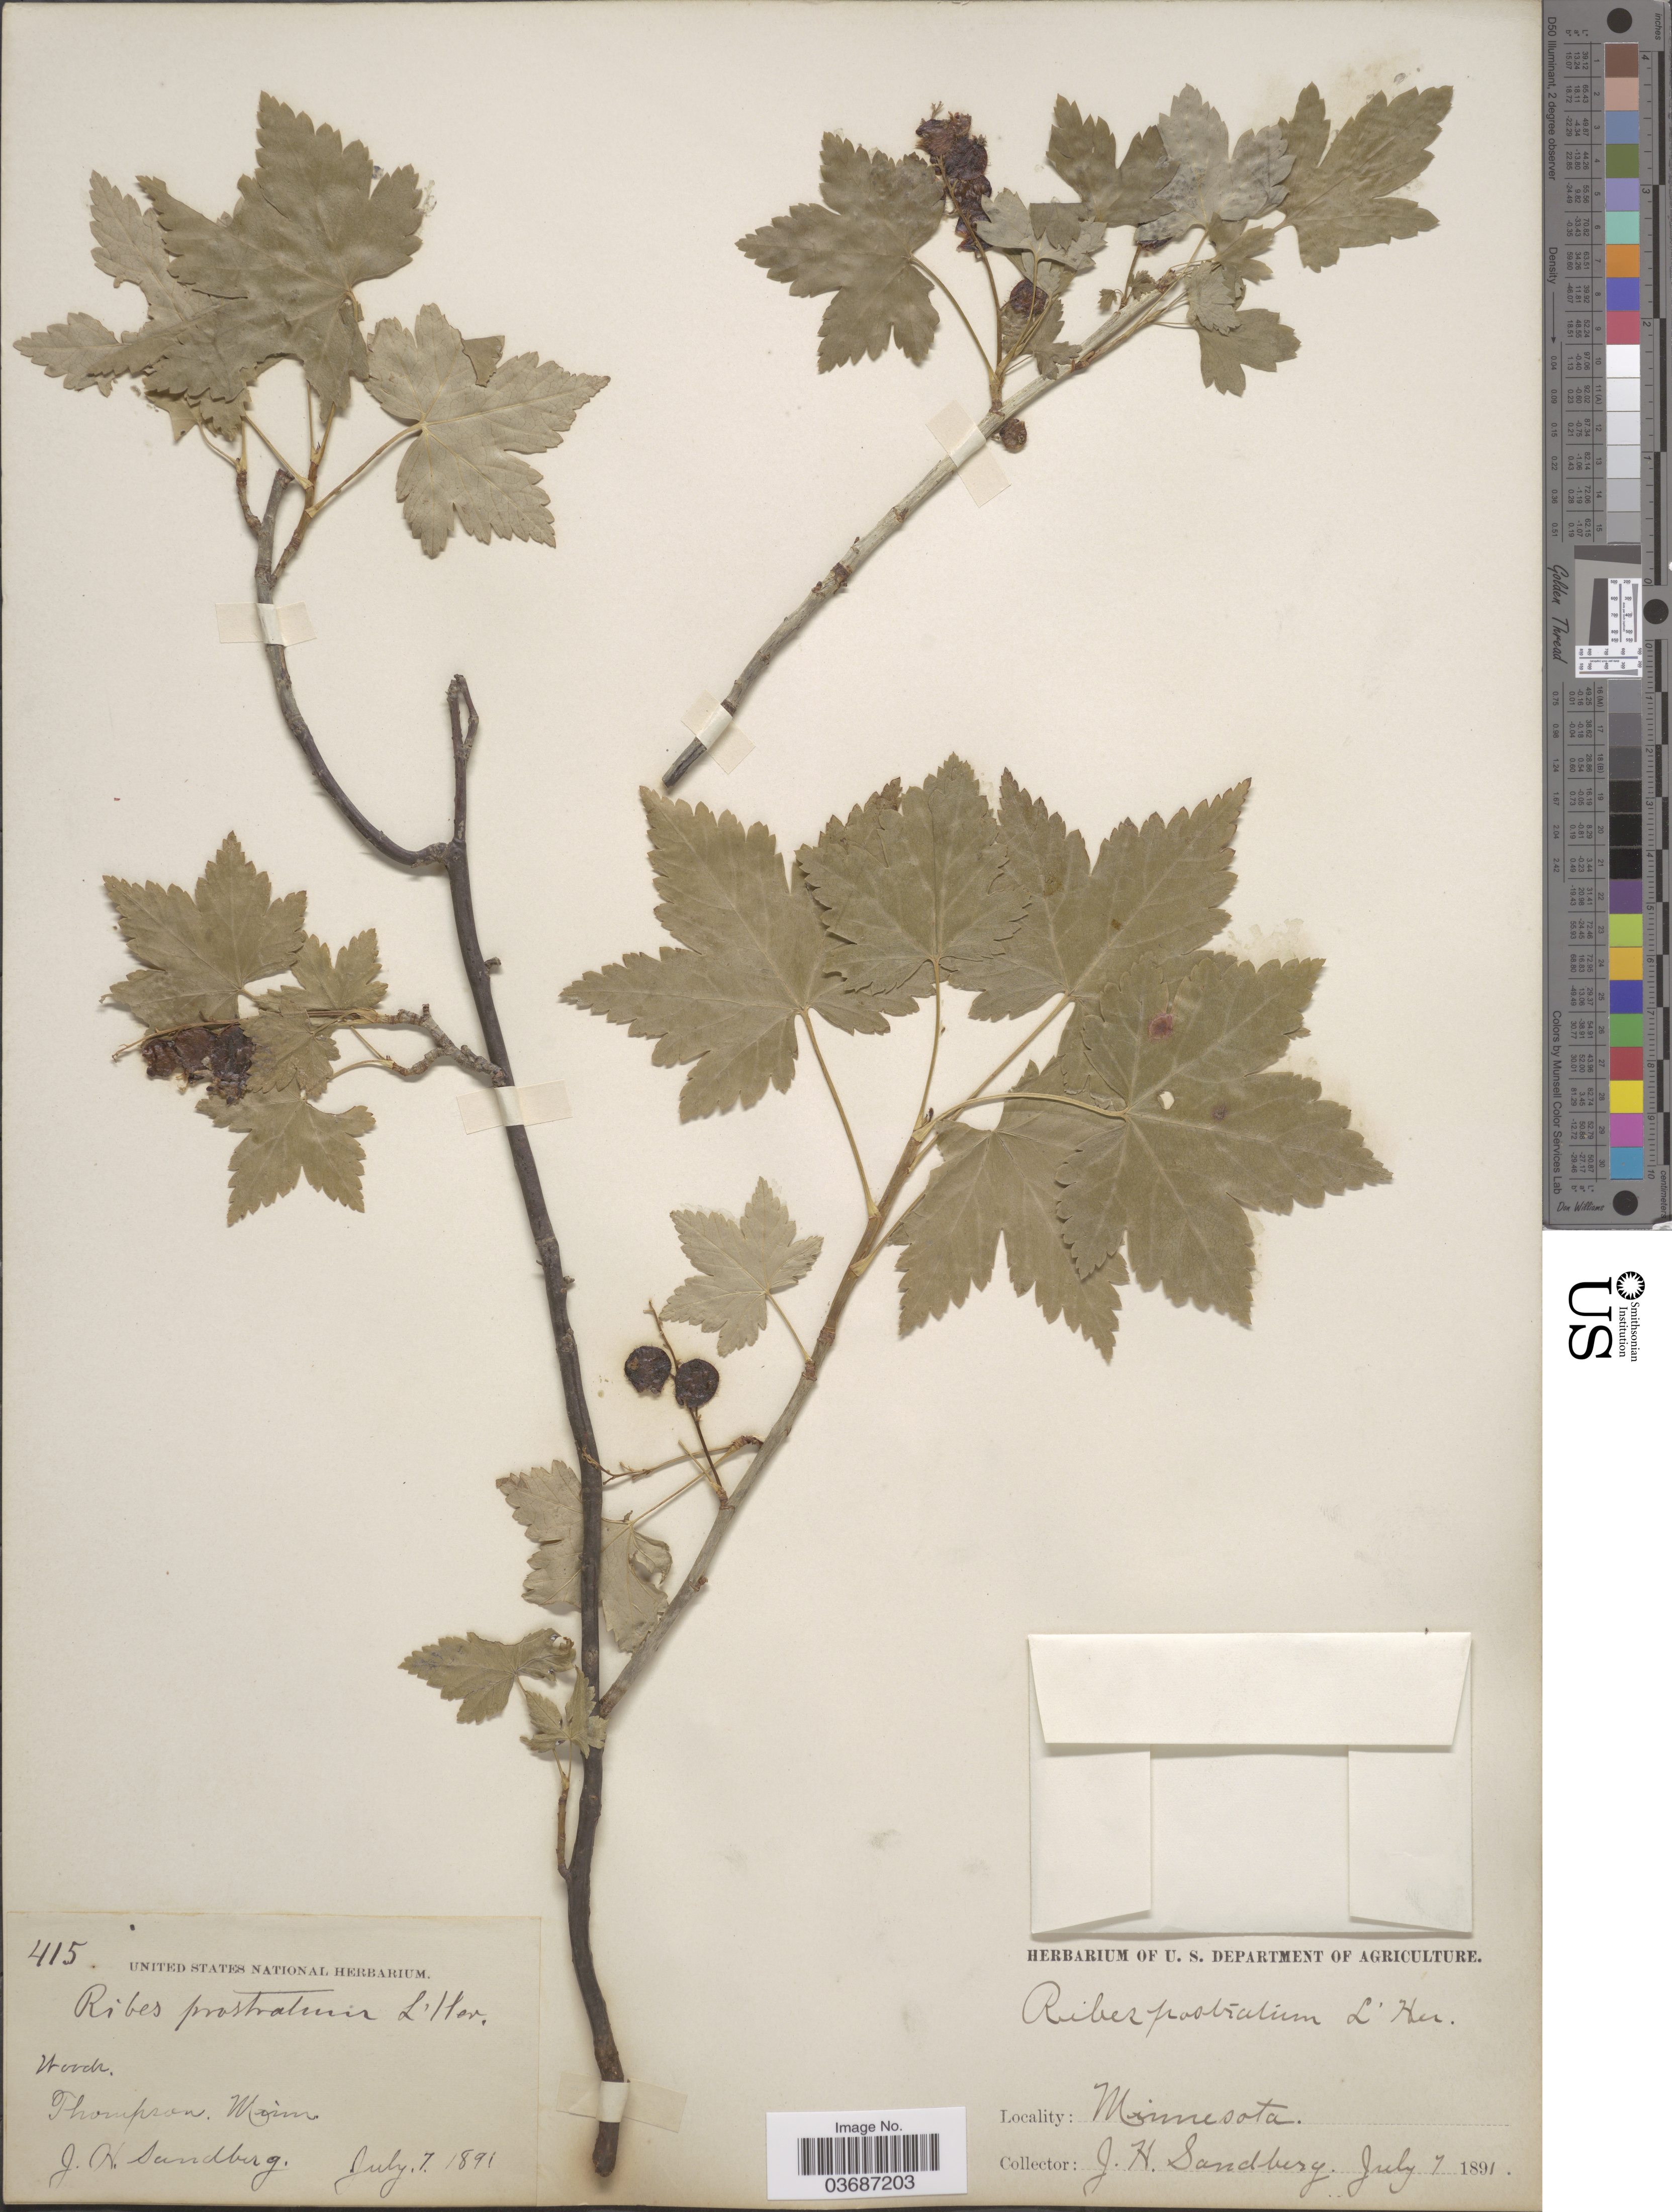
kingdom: Plantae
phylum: Tracheophyta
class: Magnoliopsida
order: Saxifragales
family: Grossulariaceae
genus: Ribes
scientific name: Ribes glandulosum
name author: Ruiz & Pav.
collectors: J. H. Sandberg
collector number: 415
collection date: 1891-07-07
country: United States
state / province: Minnesota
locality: Woods. Thompson.